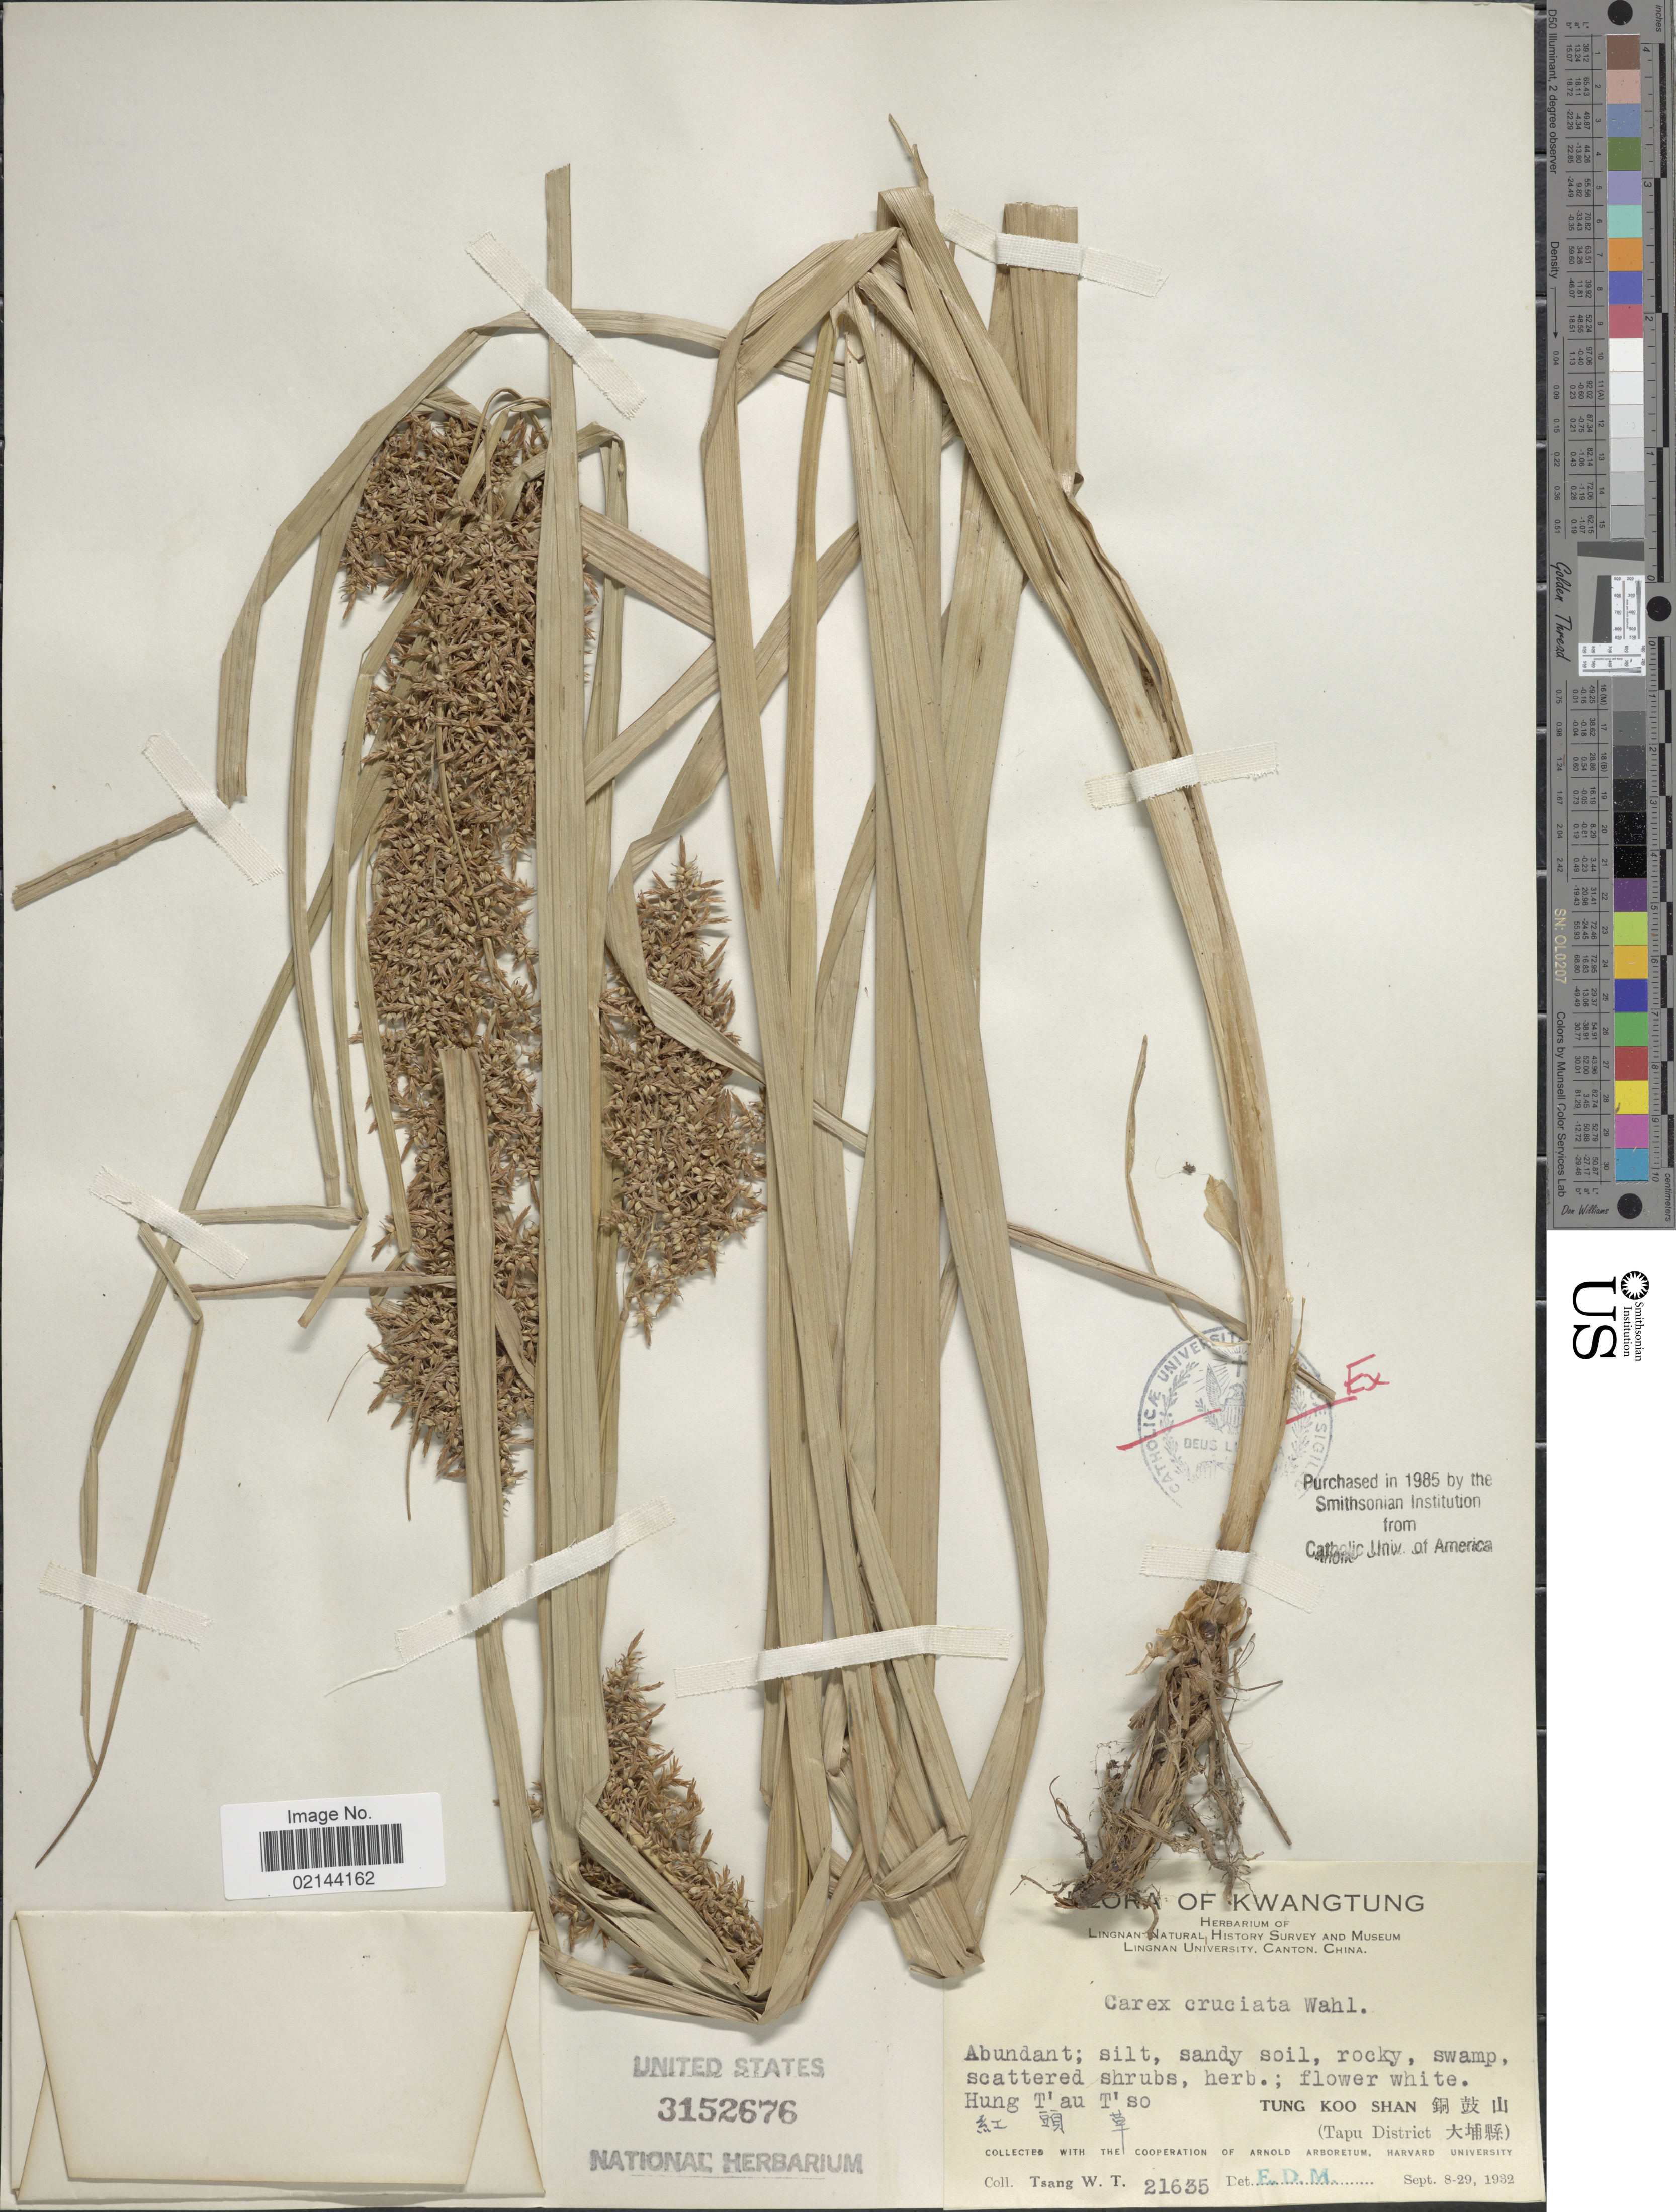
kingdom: Plantae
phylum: Tracheophyta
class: Liliopsida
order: Poales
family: Cyperaceae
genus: Carex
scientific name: Carex cruciata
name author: Wahlenb.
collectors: W. T. Tsang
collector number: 21635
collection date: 1932-09-08/1932-09-29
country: China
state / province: Guangdong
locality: Kwangtung, Hung T' au T' so, Tung Koo Shan, (Tapu District)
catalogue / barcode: US 3152676